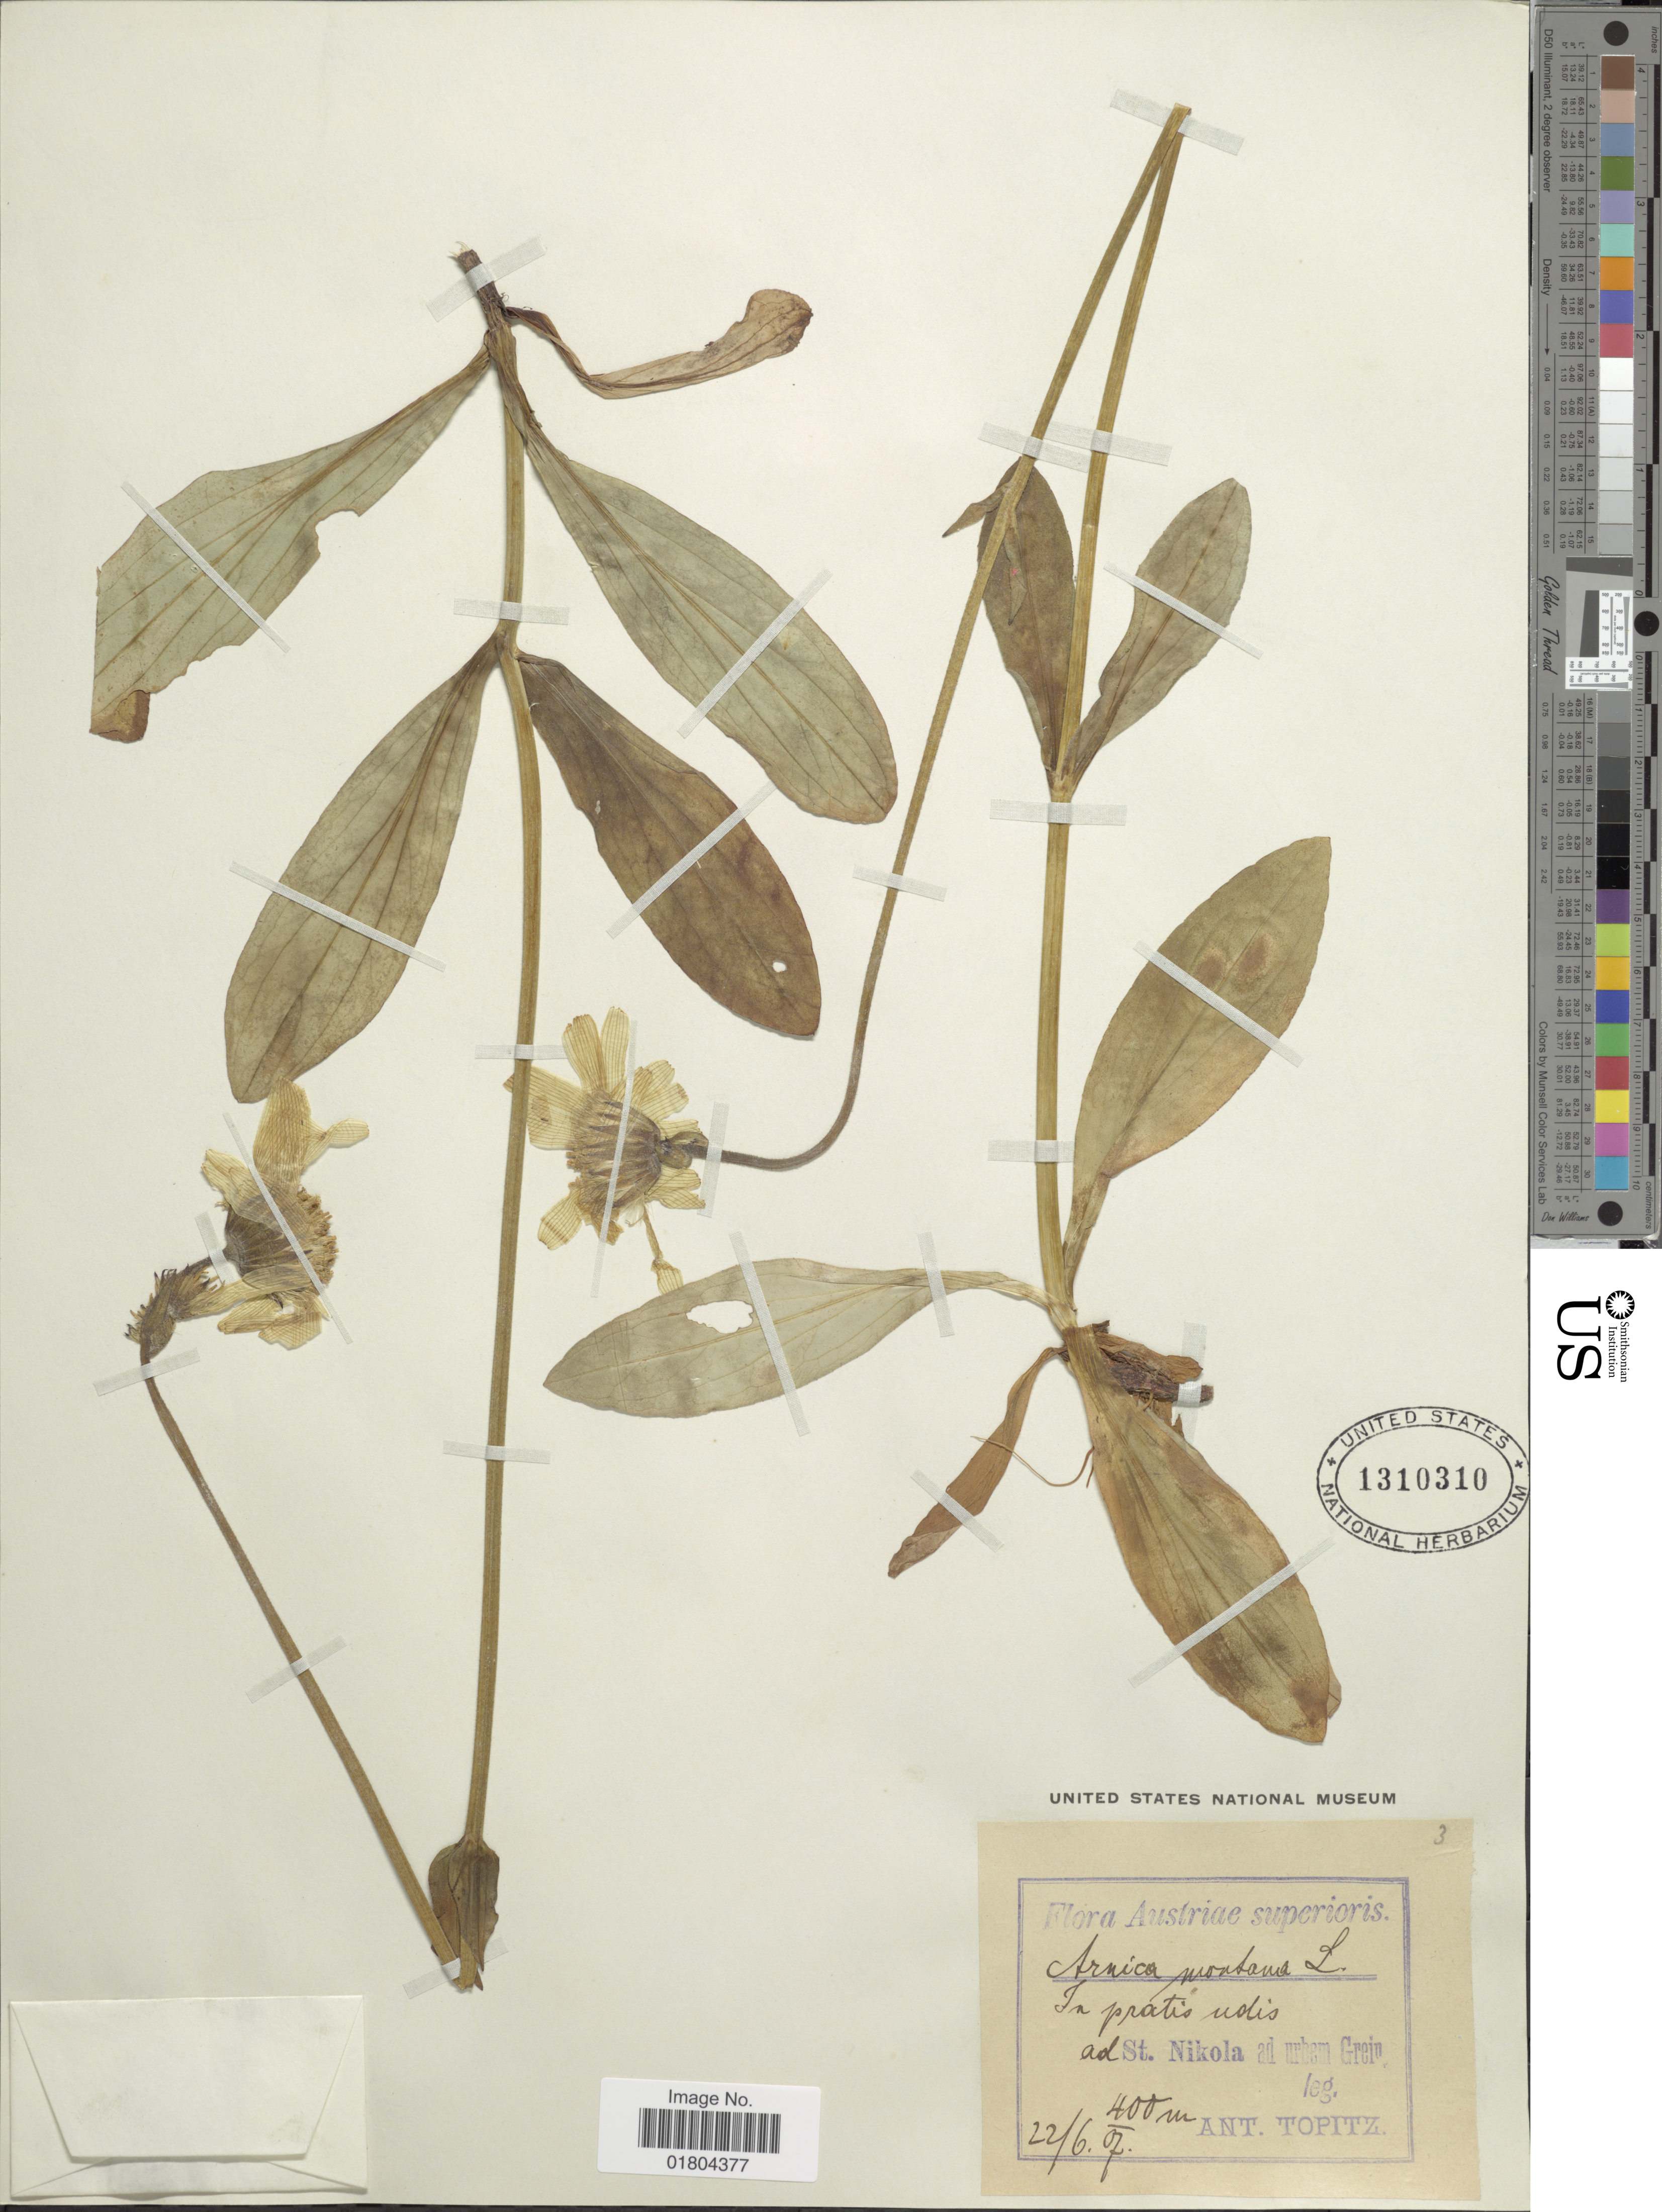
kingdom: Plantae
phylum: Tracheophyta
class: Magnoliopsida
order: Asterales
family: Asteraceae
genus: Arnica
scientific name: Arnica montana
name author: L.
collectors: A. Topitz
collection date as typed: Transcribed d/m/y: 22/6/7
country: Austria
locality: Austriae superiorism In pratis udis ad St Nikola ad urbem Greir [interpreted]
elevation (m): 400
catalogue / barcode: US 1310310